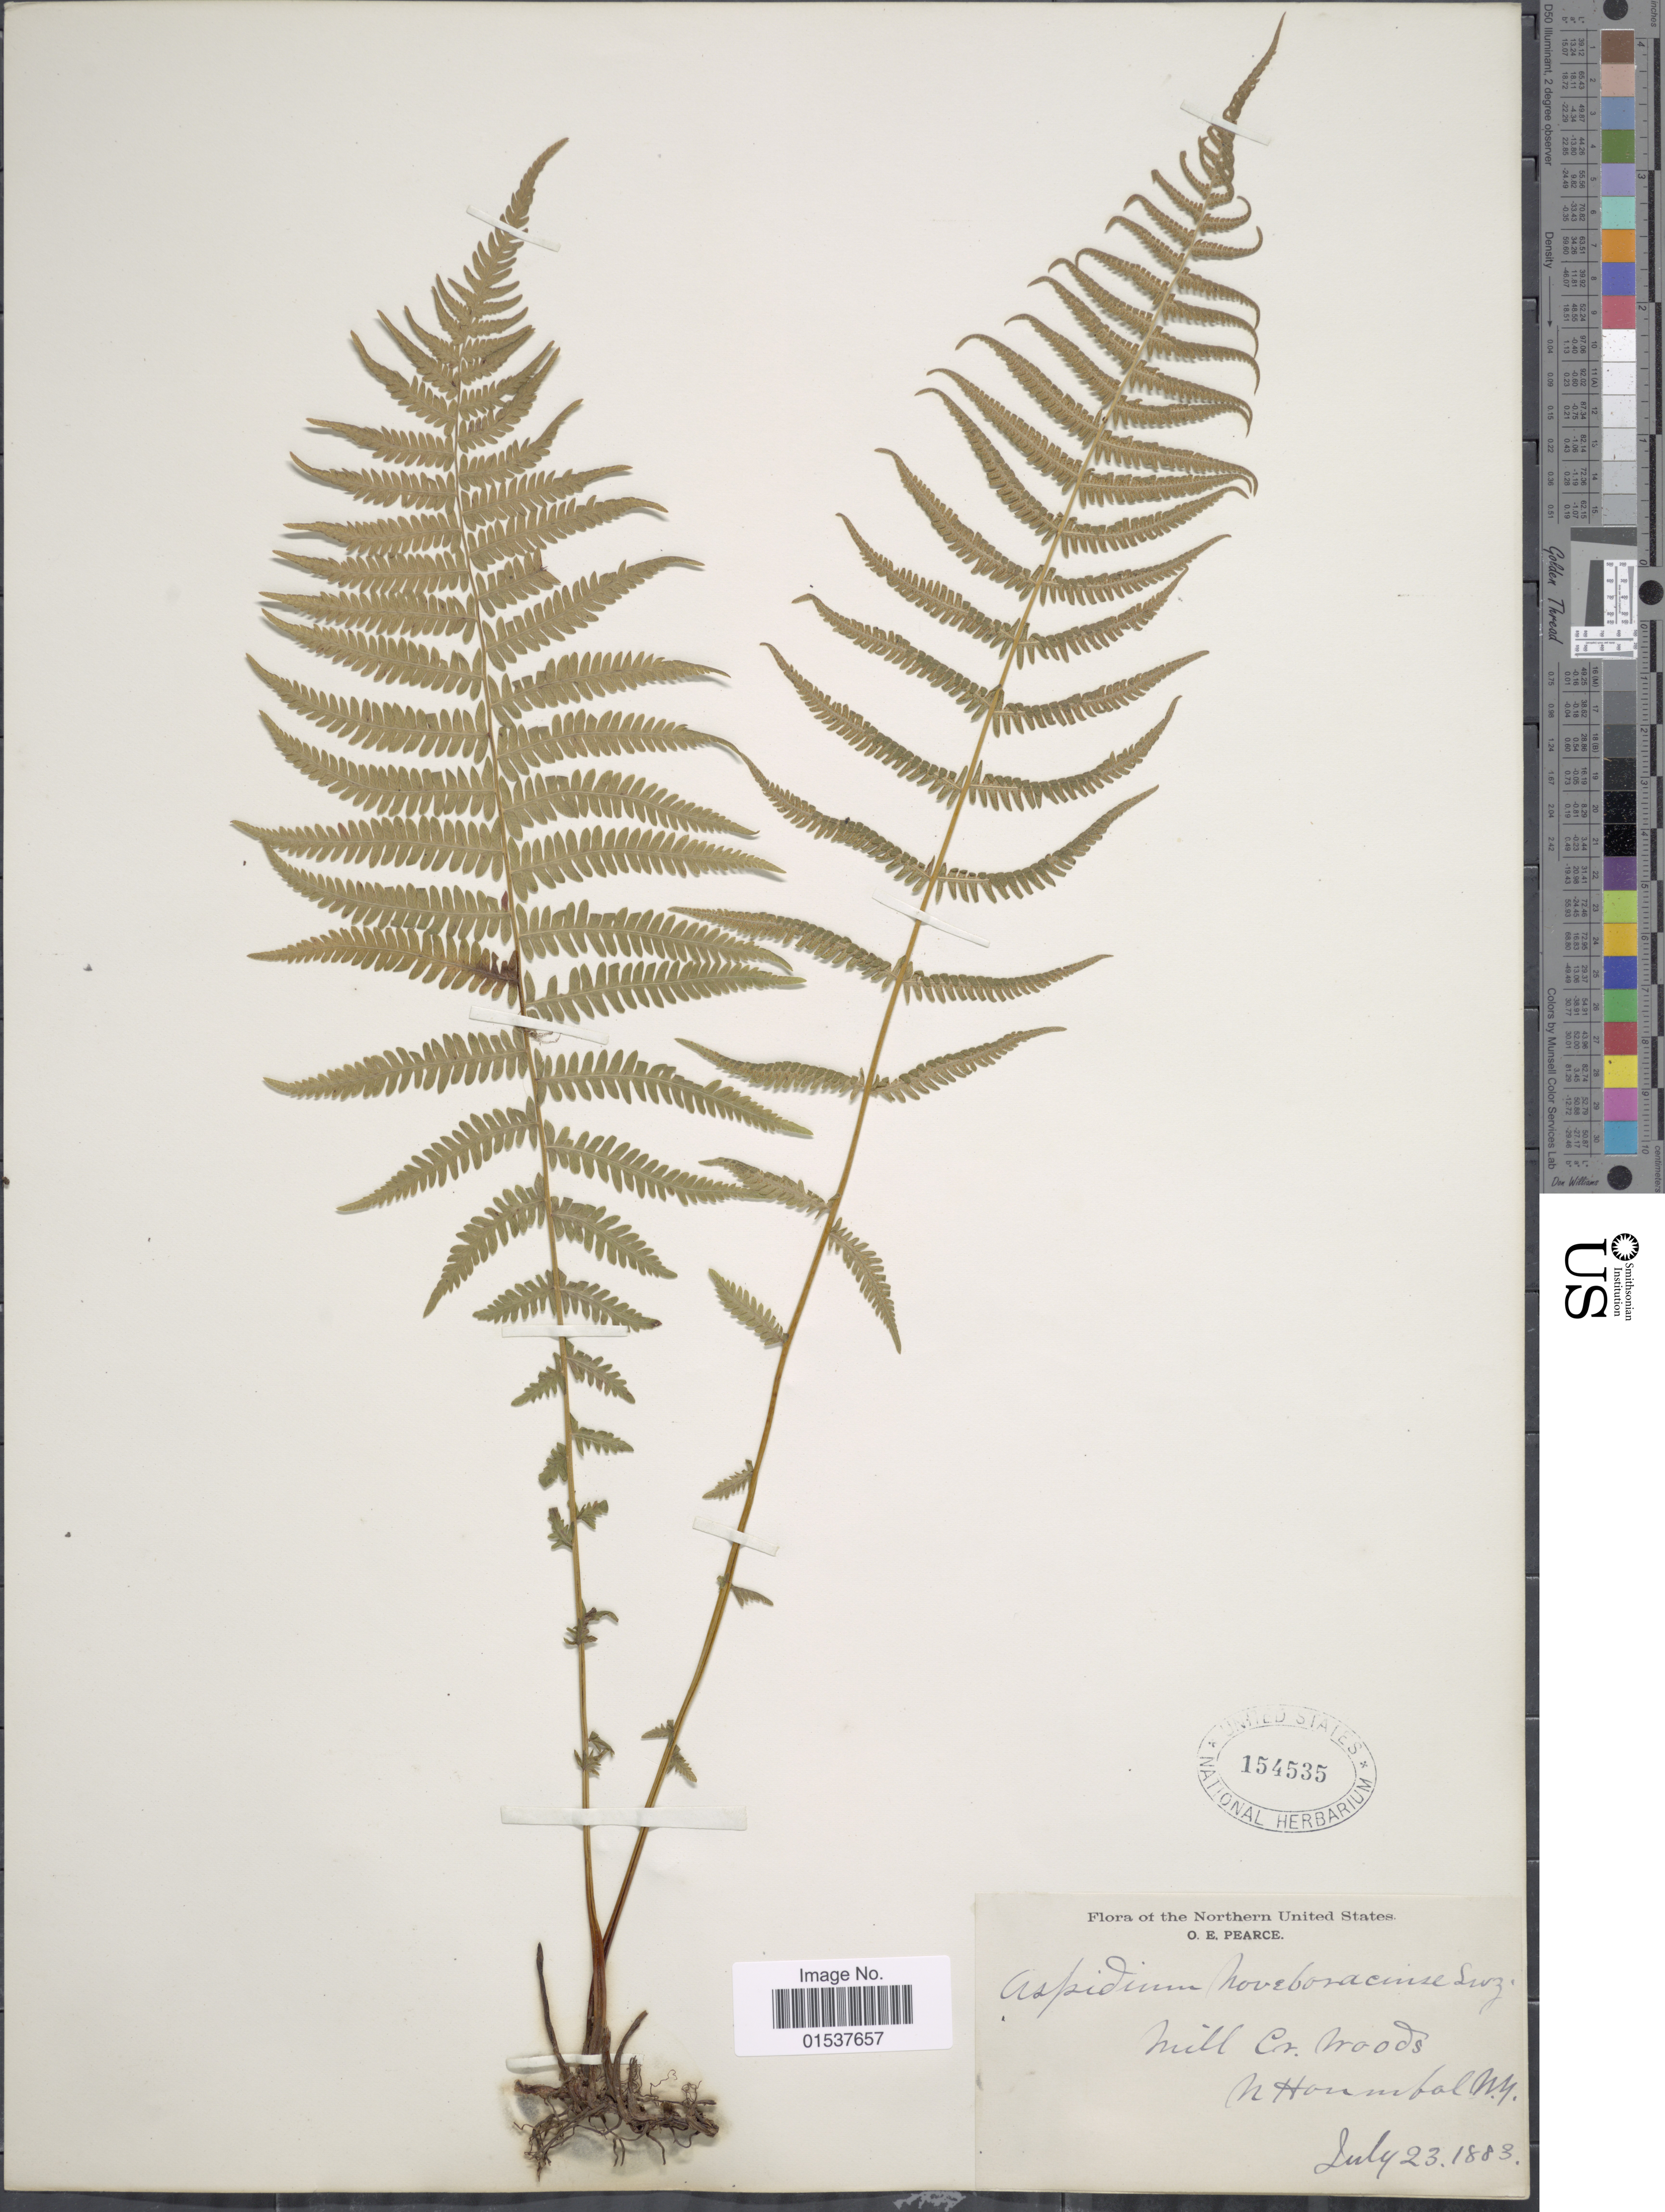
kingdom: Plantae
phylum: Tracheophyta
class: Polypodiopsida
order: Polypodiales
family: Thelypteridaceae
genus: Parathelypteris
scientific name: Parathelypteris noveboracensis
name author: (L.) Ching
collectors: O. E. Pearce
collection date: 1883-07-23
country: United States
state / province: New York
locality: Northern United States, Mill Co Woods, N Hannibal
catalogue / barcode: US 154535